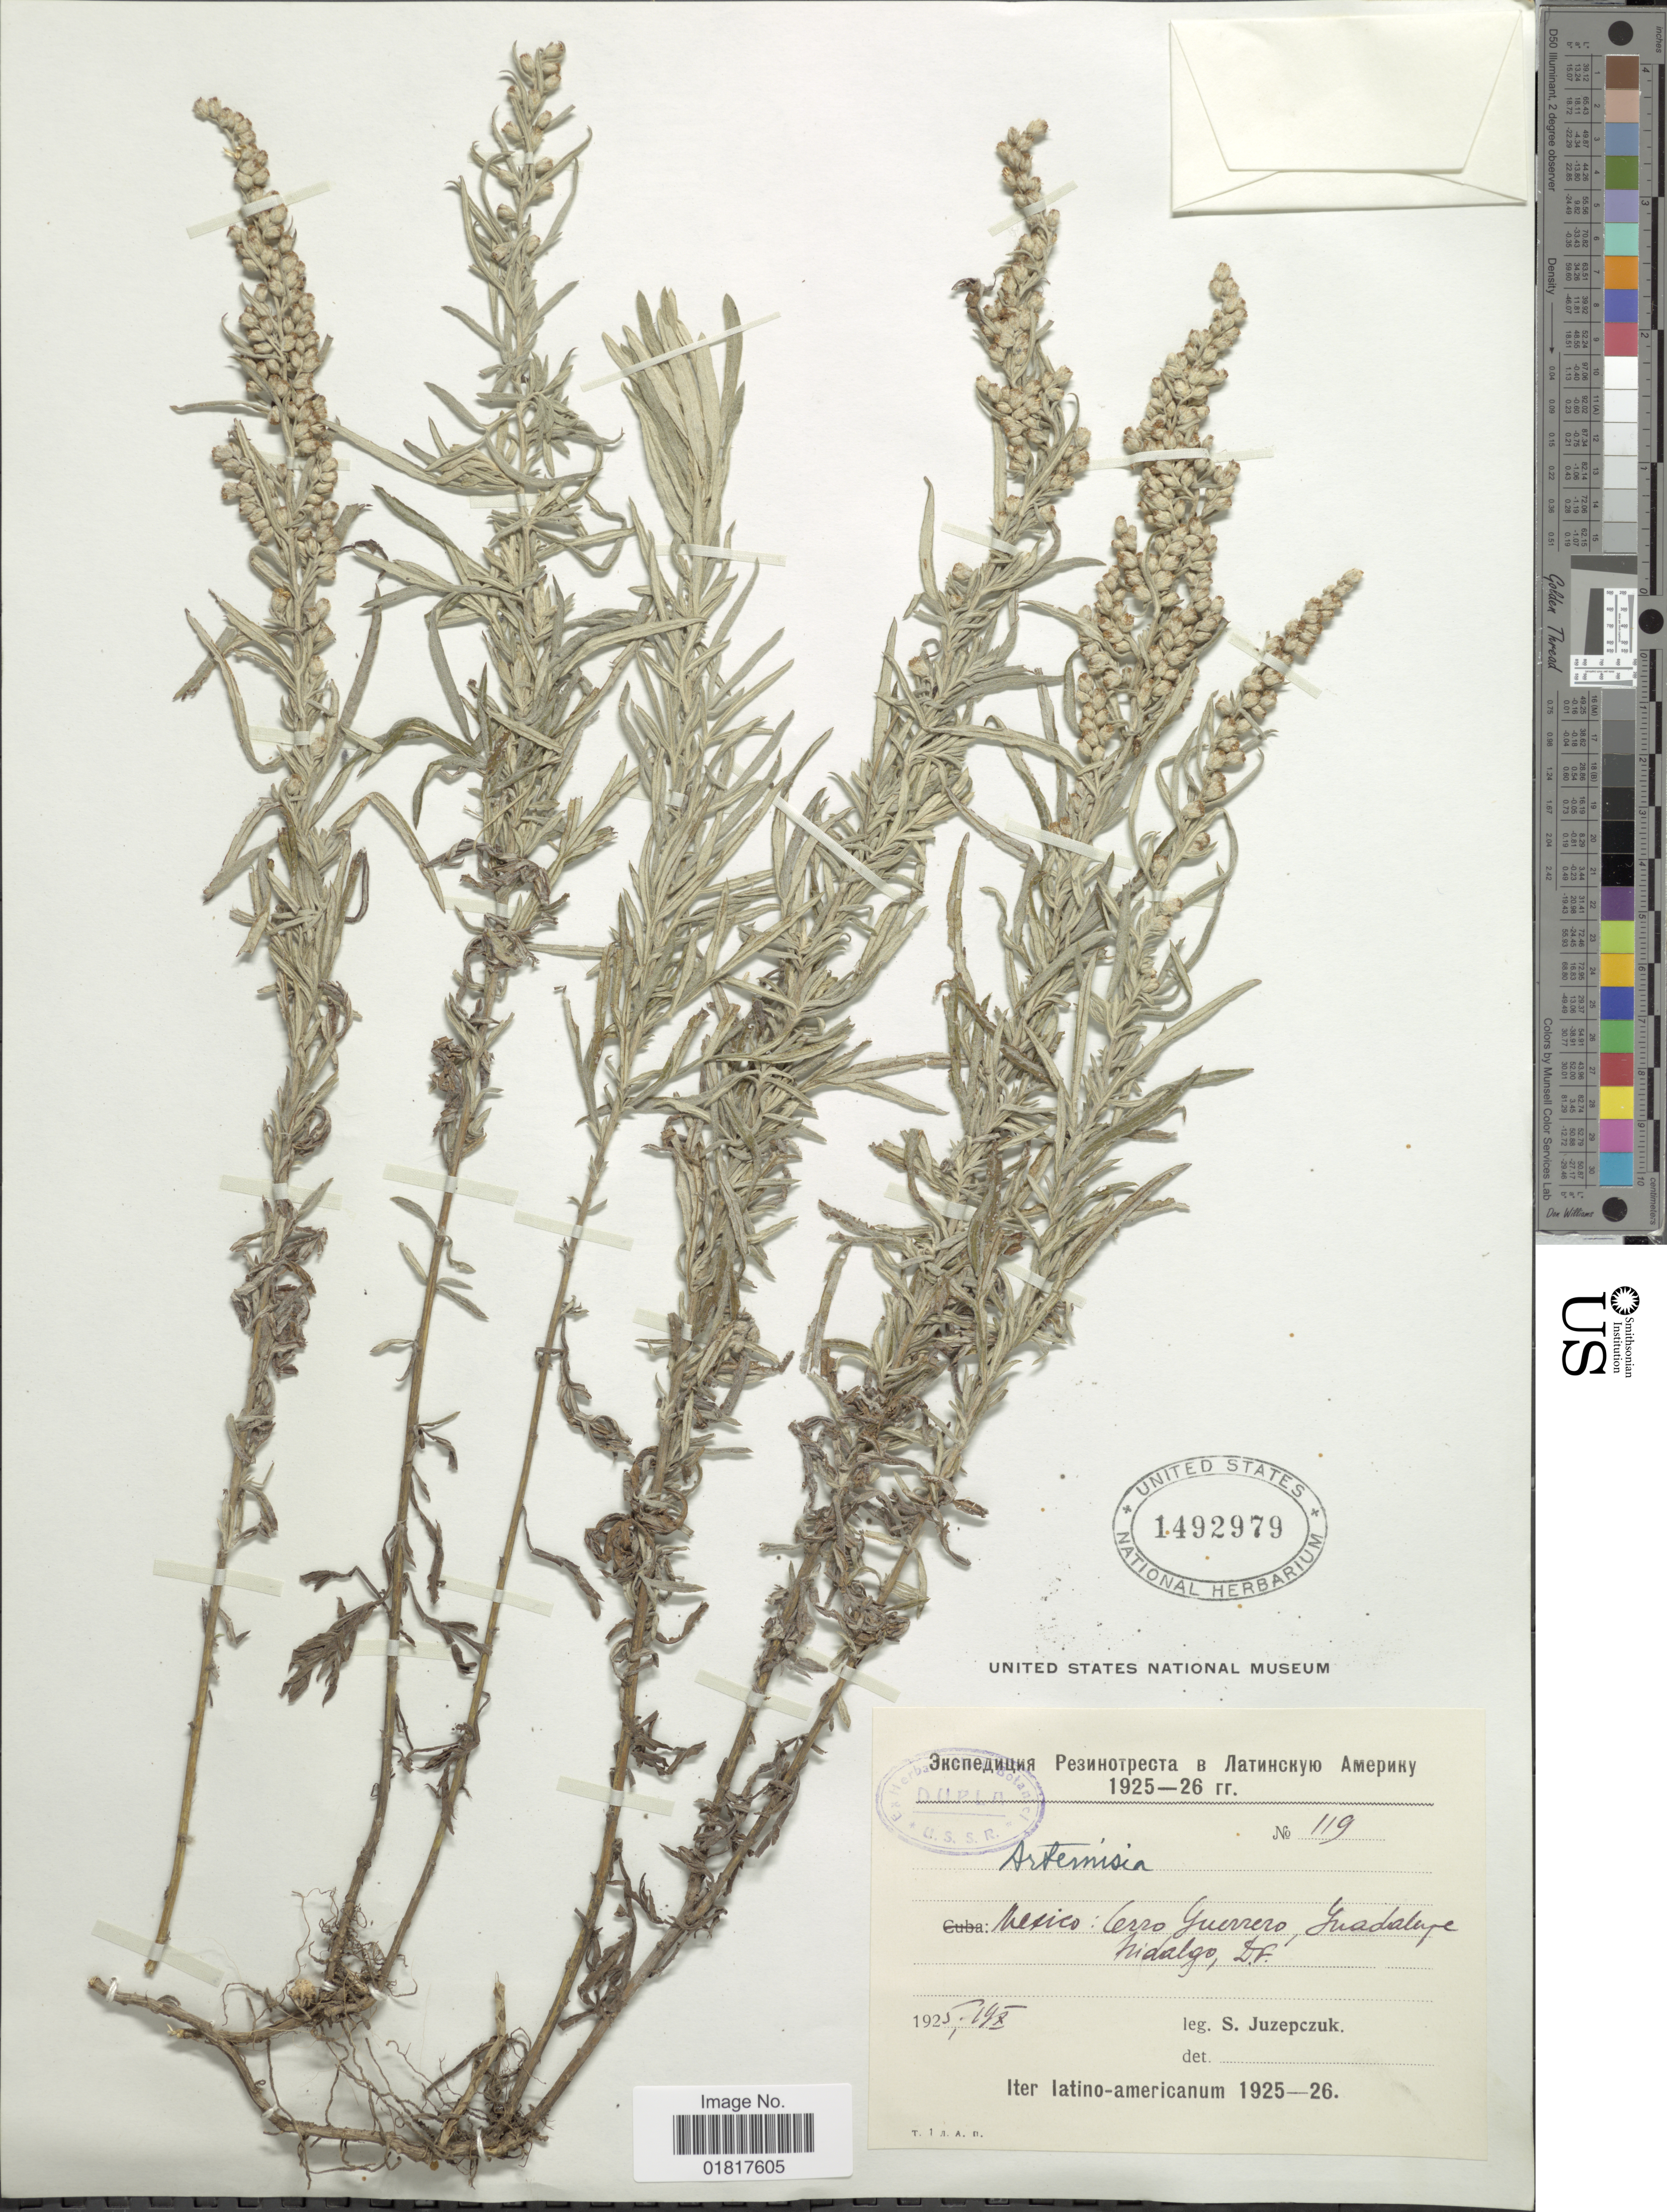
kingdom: Plantae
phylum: Tracheophyta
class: Magnoliopsida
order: Asterales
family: Asteraceae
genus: Artemisia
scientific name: Artemisia sp.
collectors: S. V. Juzepczuk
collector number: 119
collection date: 1925-10-19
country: Mexico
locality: Cerro Guerrero, Guadalupe Hidalgo, DF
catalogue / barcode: US 1492979